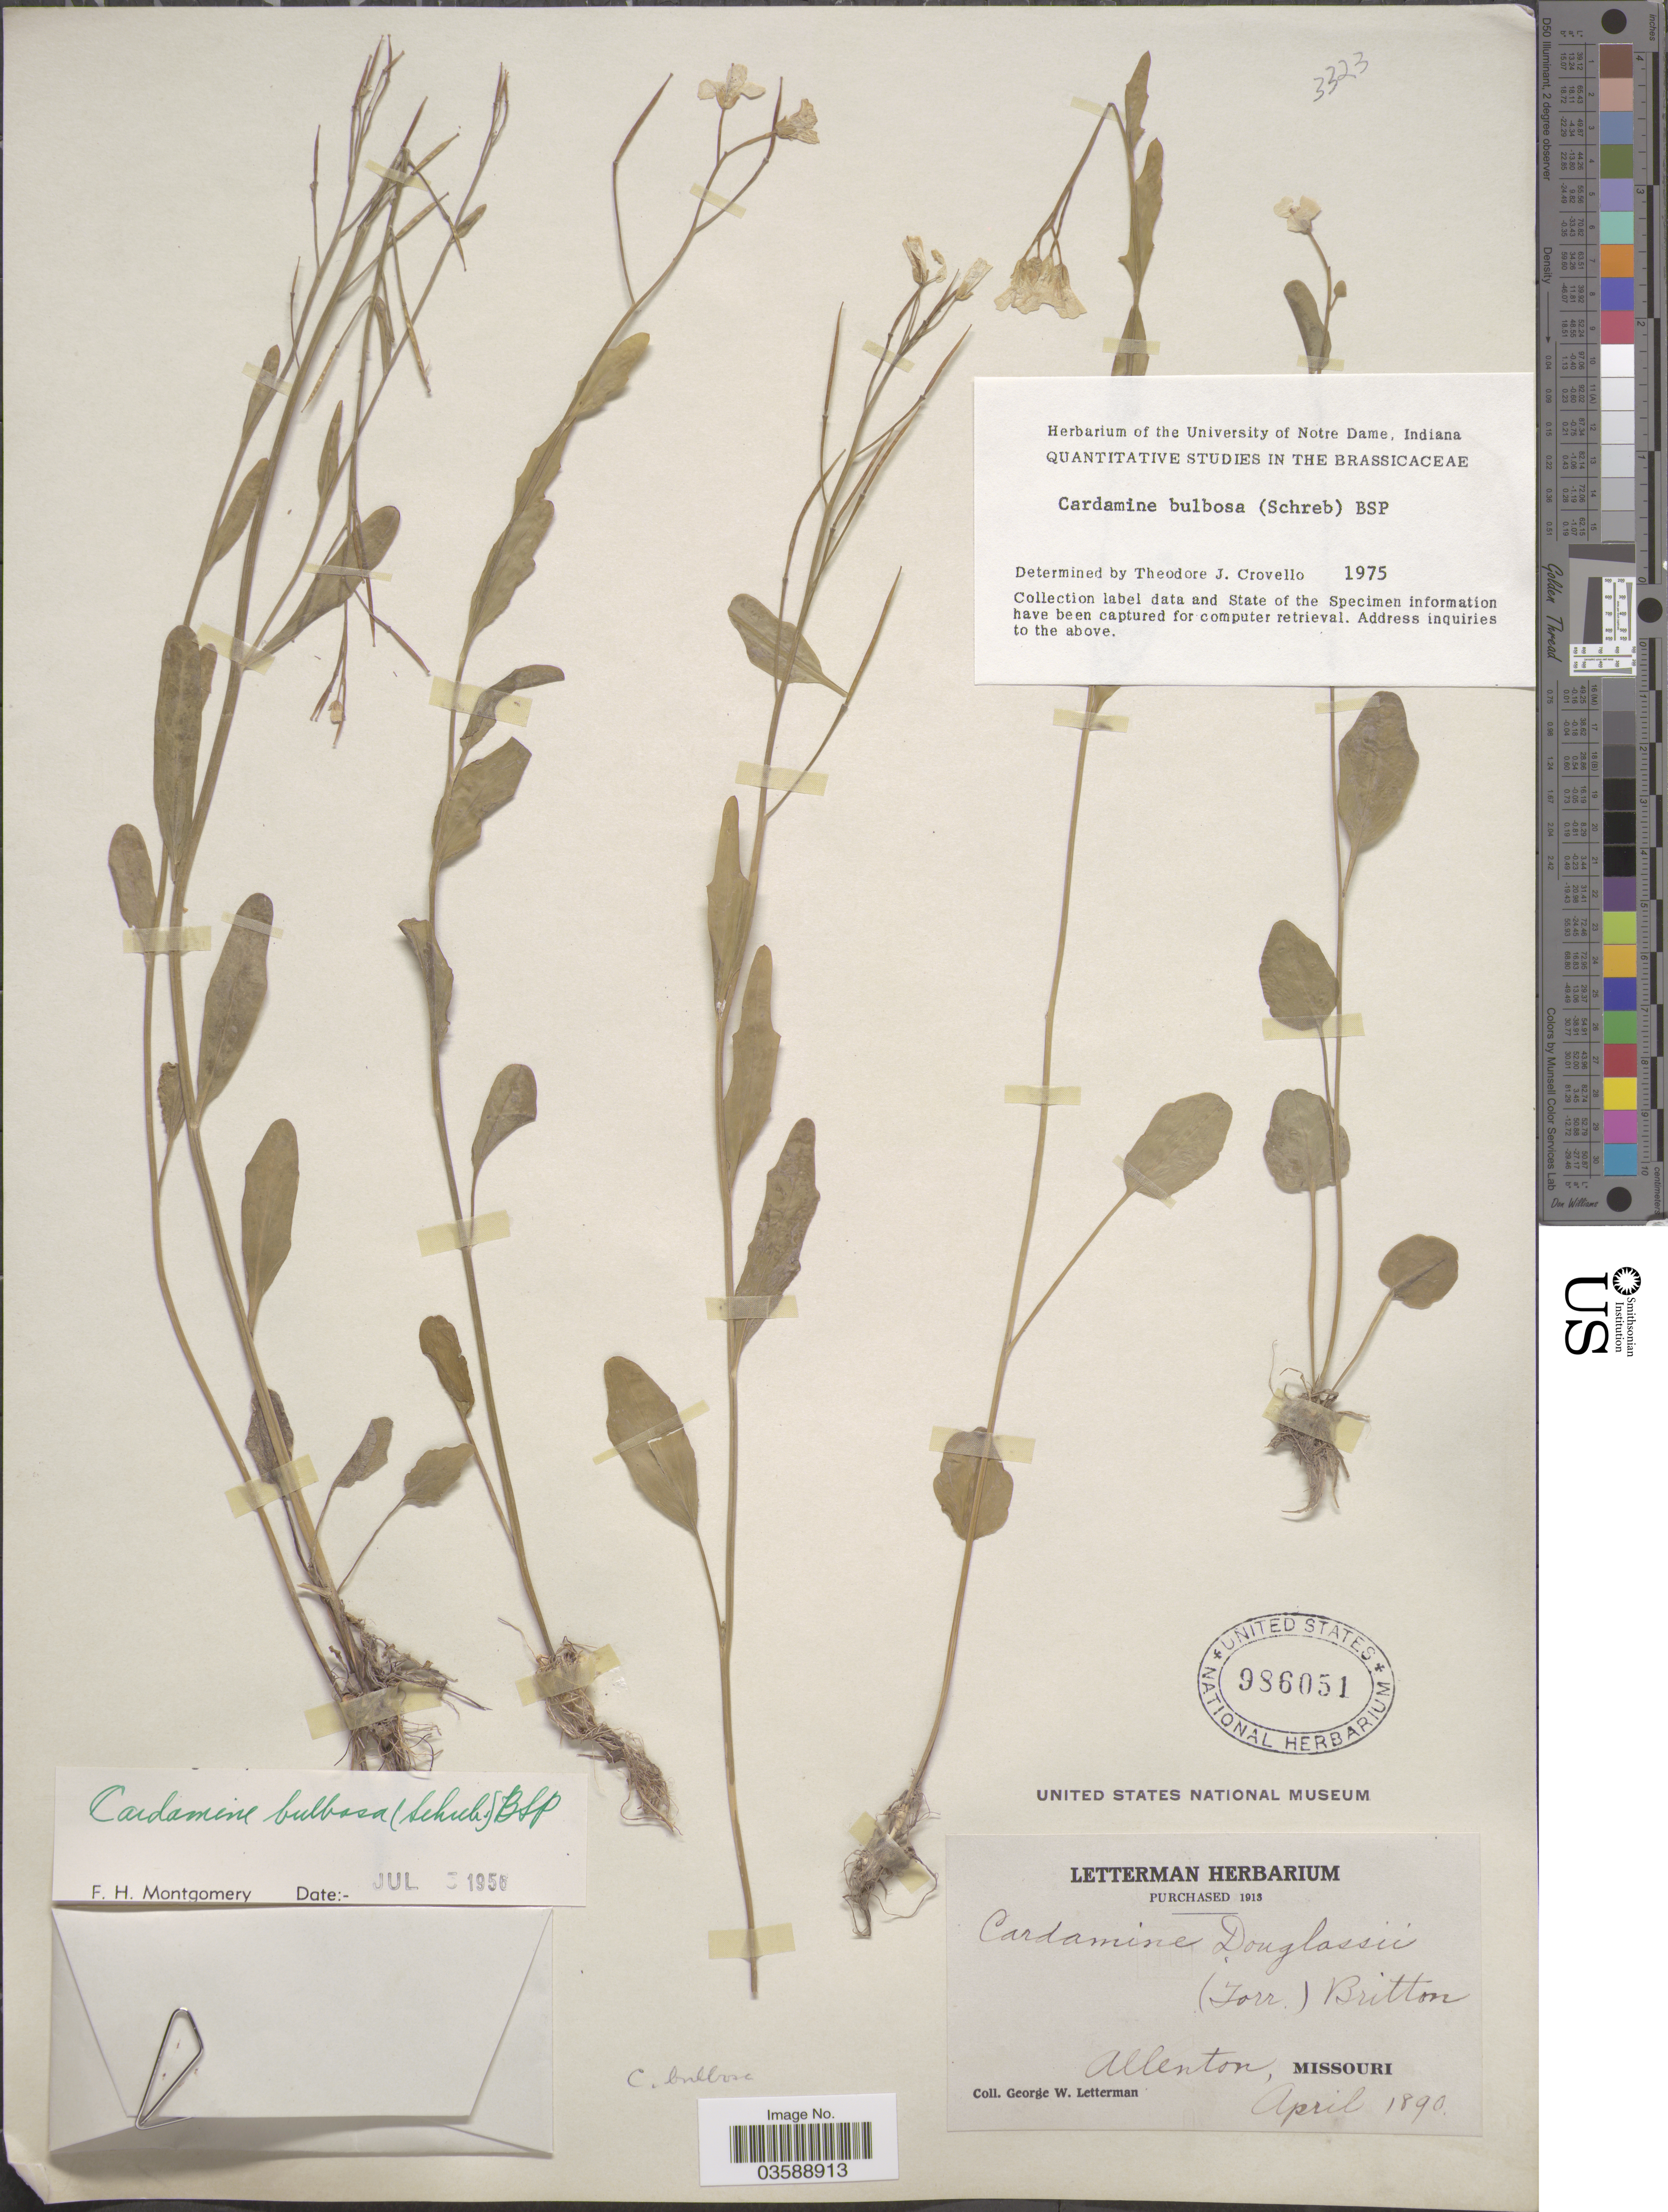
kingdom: Plantae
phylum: Tracheophyta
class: Magnoliopsida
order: Brassicales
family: Brassicaceae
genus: Cardamine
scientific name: Cardamine bulbosa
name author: (Schreb. ex Muhl.) Britton et al.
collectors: G. W. Letterman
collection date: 1890-04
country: United States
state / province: Missouri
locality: Allenton.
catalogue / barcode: US 986051